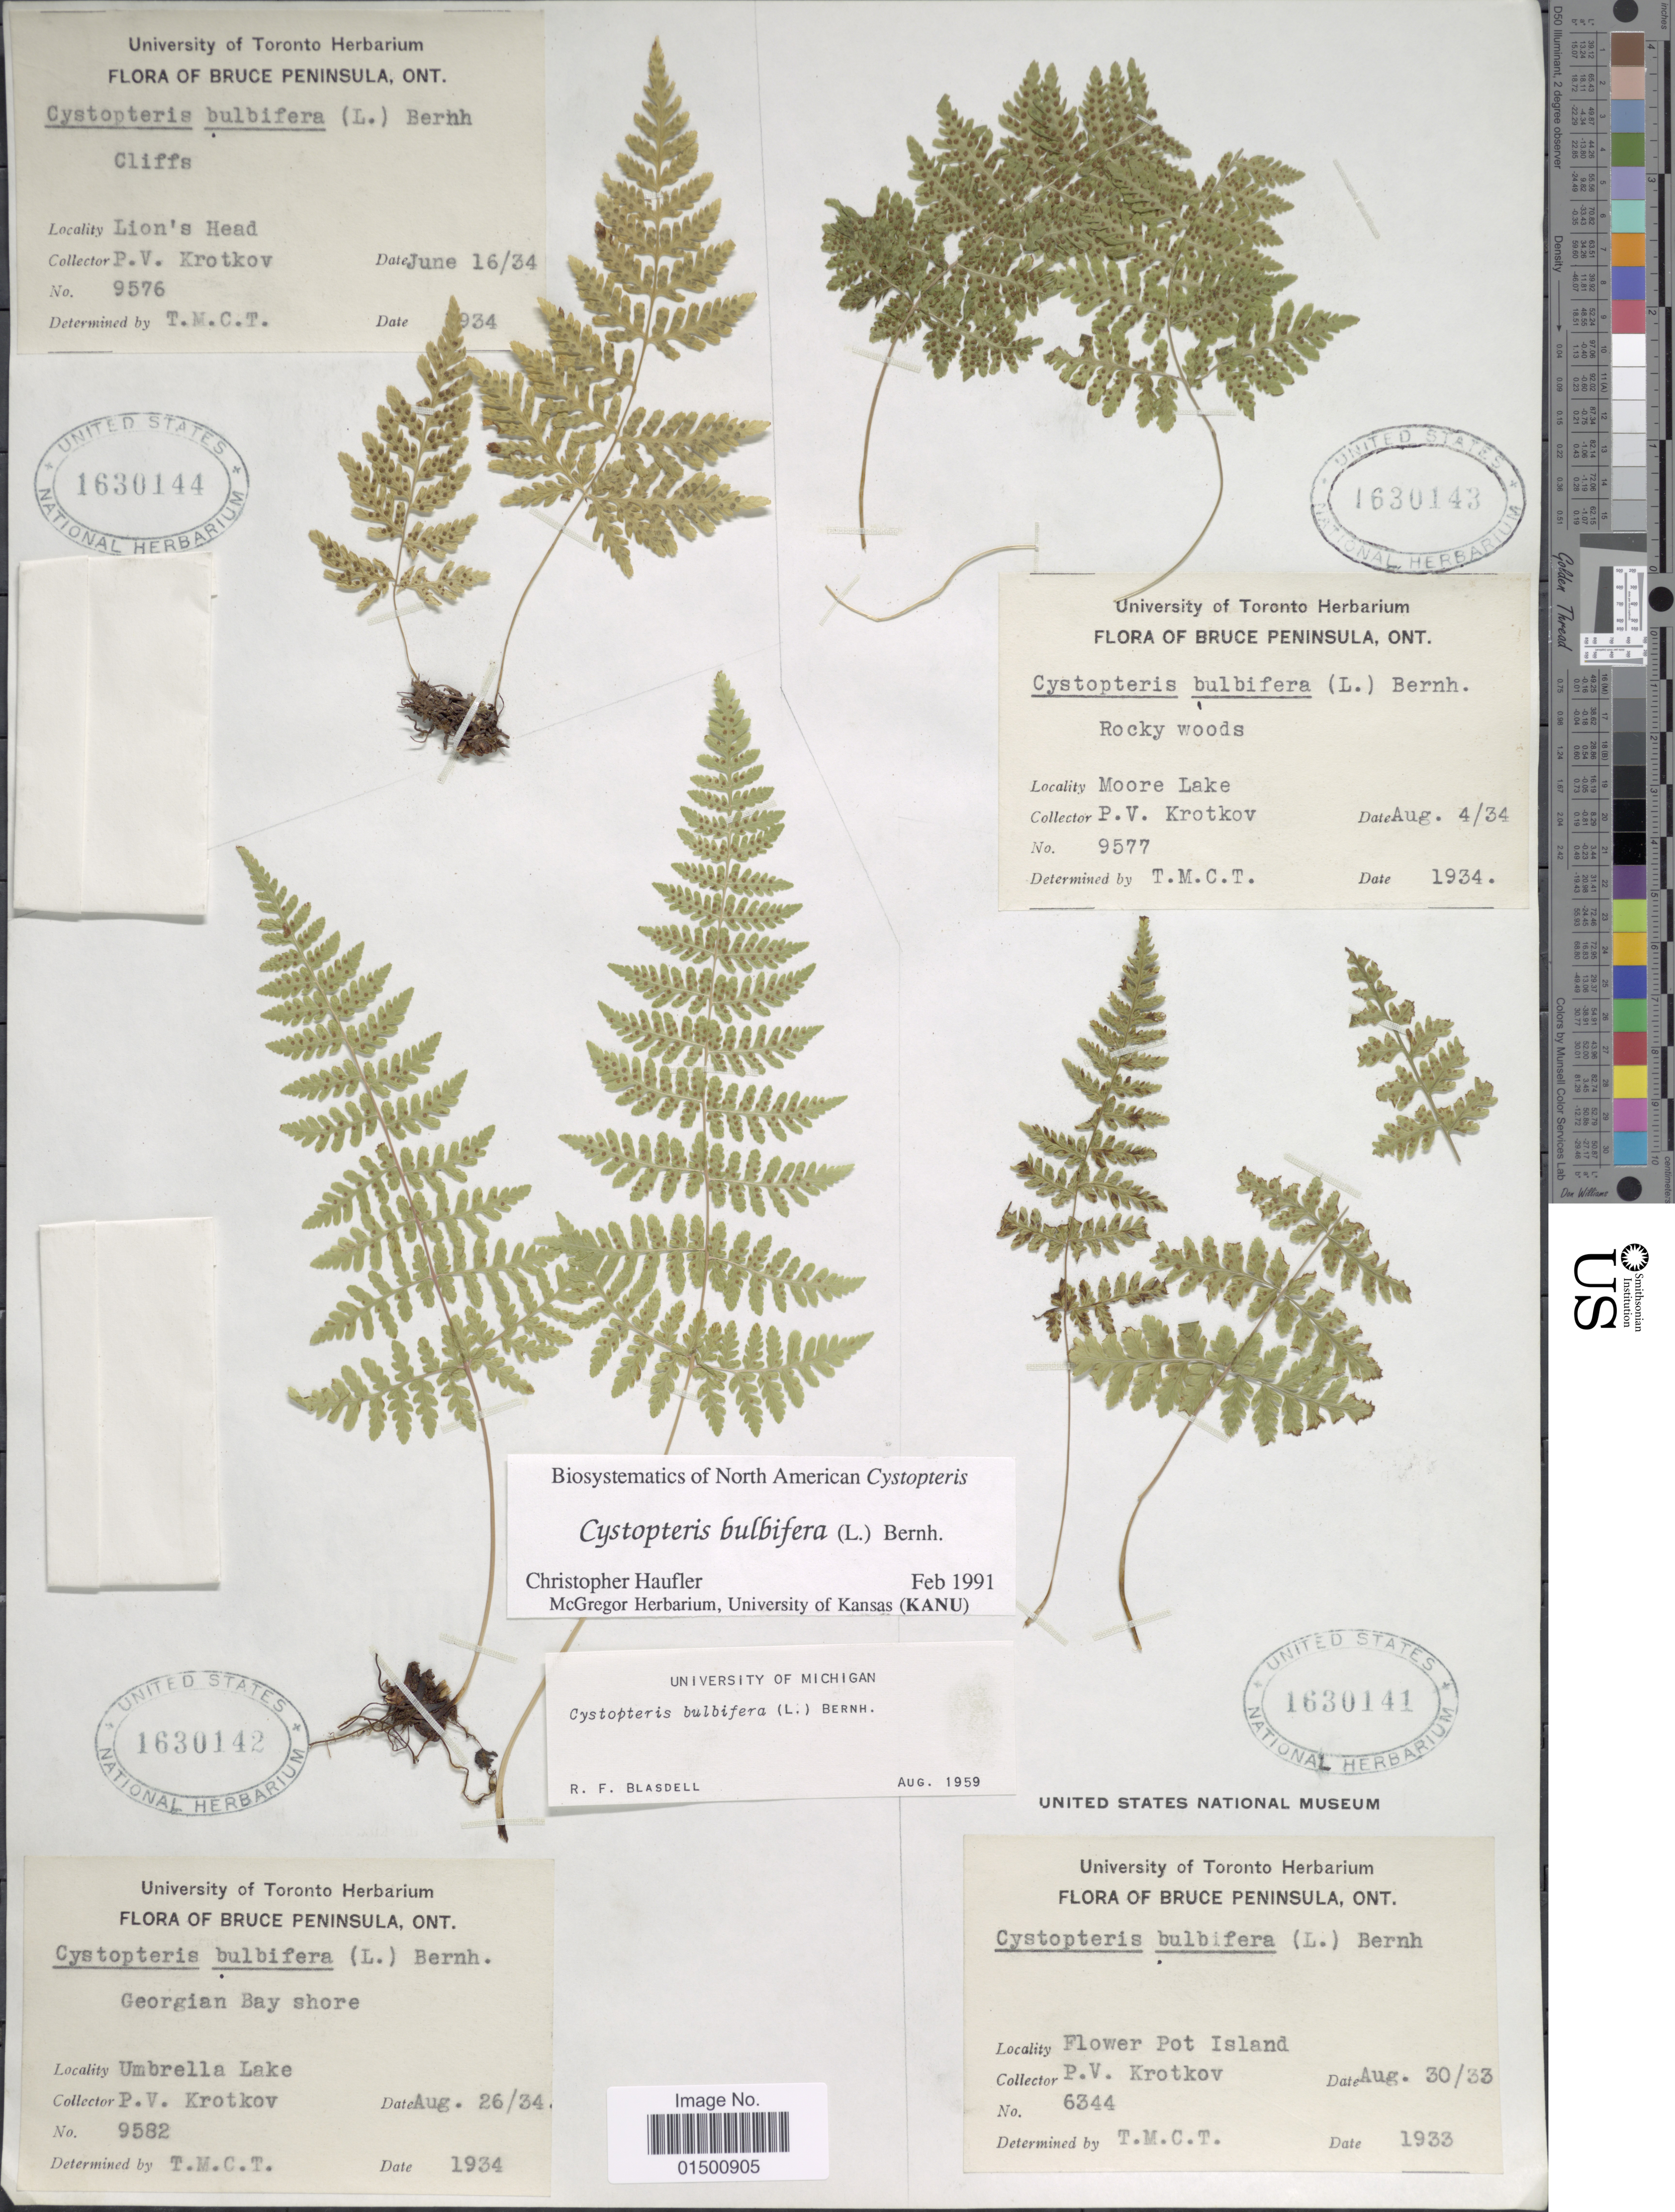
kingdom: Plantae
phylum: Tracheophyta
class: Polypodiopsida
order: Polypodiales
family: Cystopteridaceae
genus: Cystopteris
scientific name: Cystopteris bulbifera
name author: (L.) Bernh.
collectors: P. V. Krotkov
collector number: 9576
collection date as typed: Transcribed d/m/y: 16/6/34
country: Canada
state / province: Ontario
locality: Bruce Peninsula, Lion's Head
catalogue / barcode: US 1630144